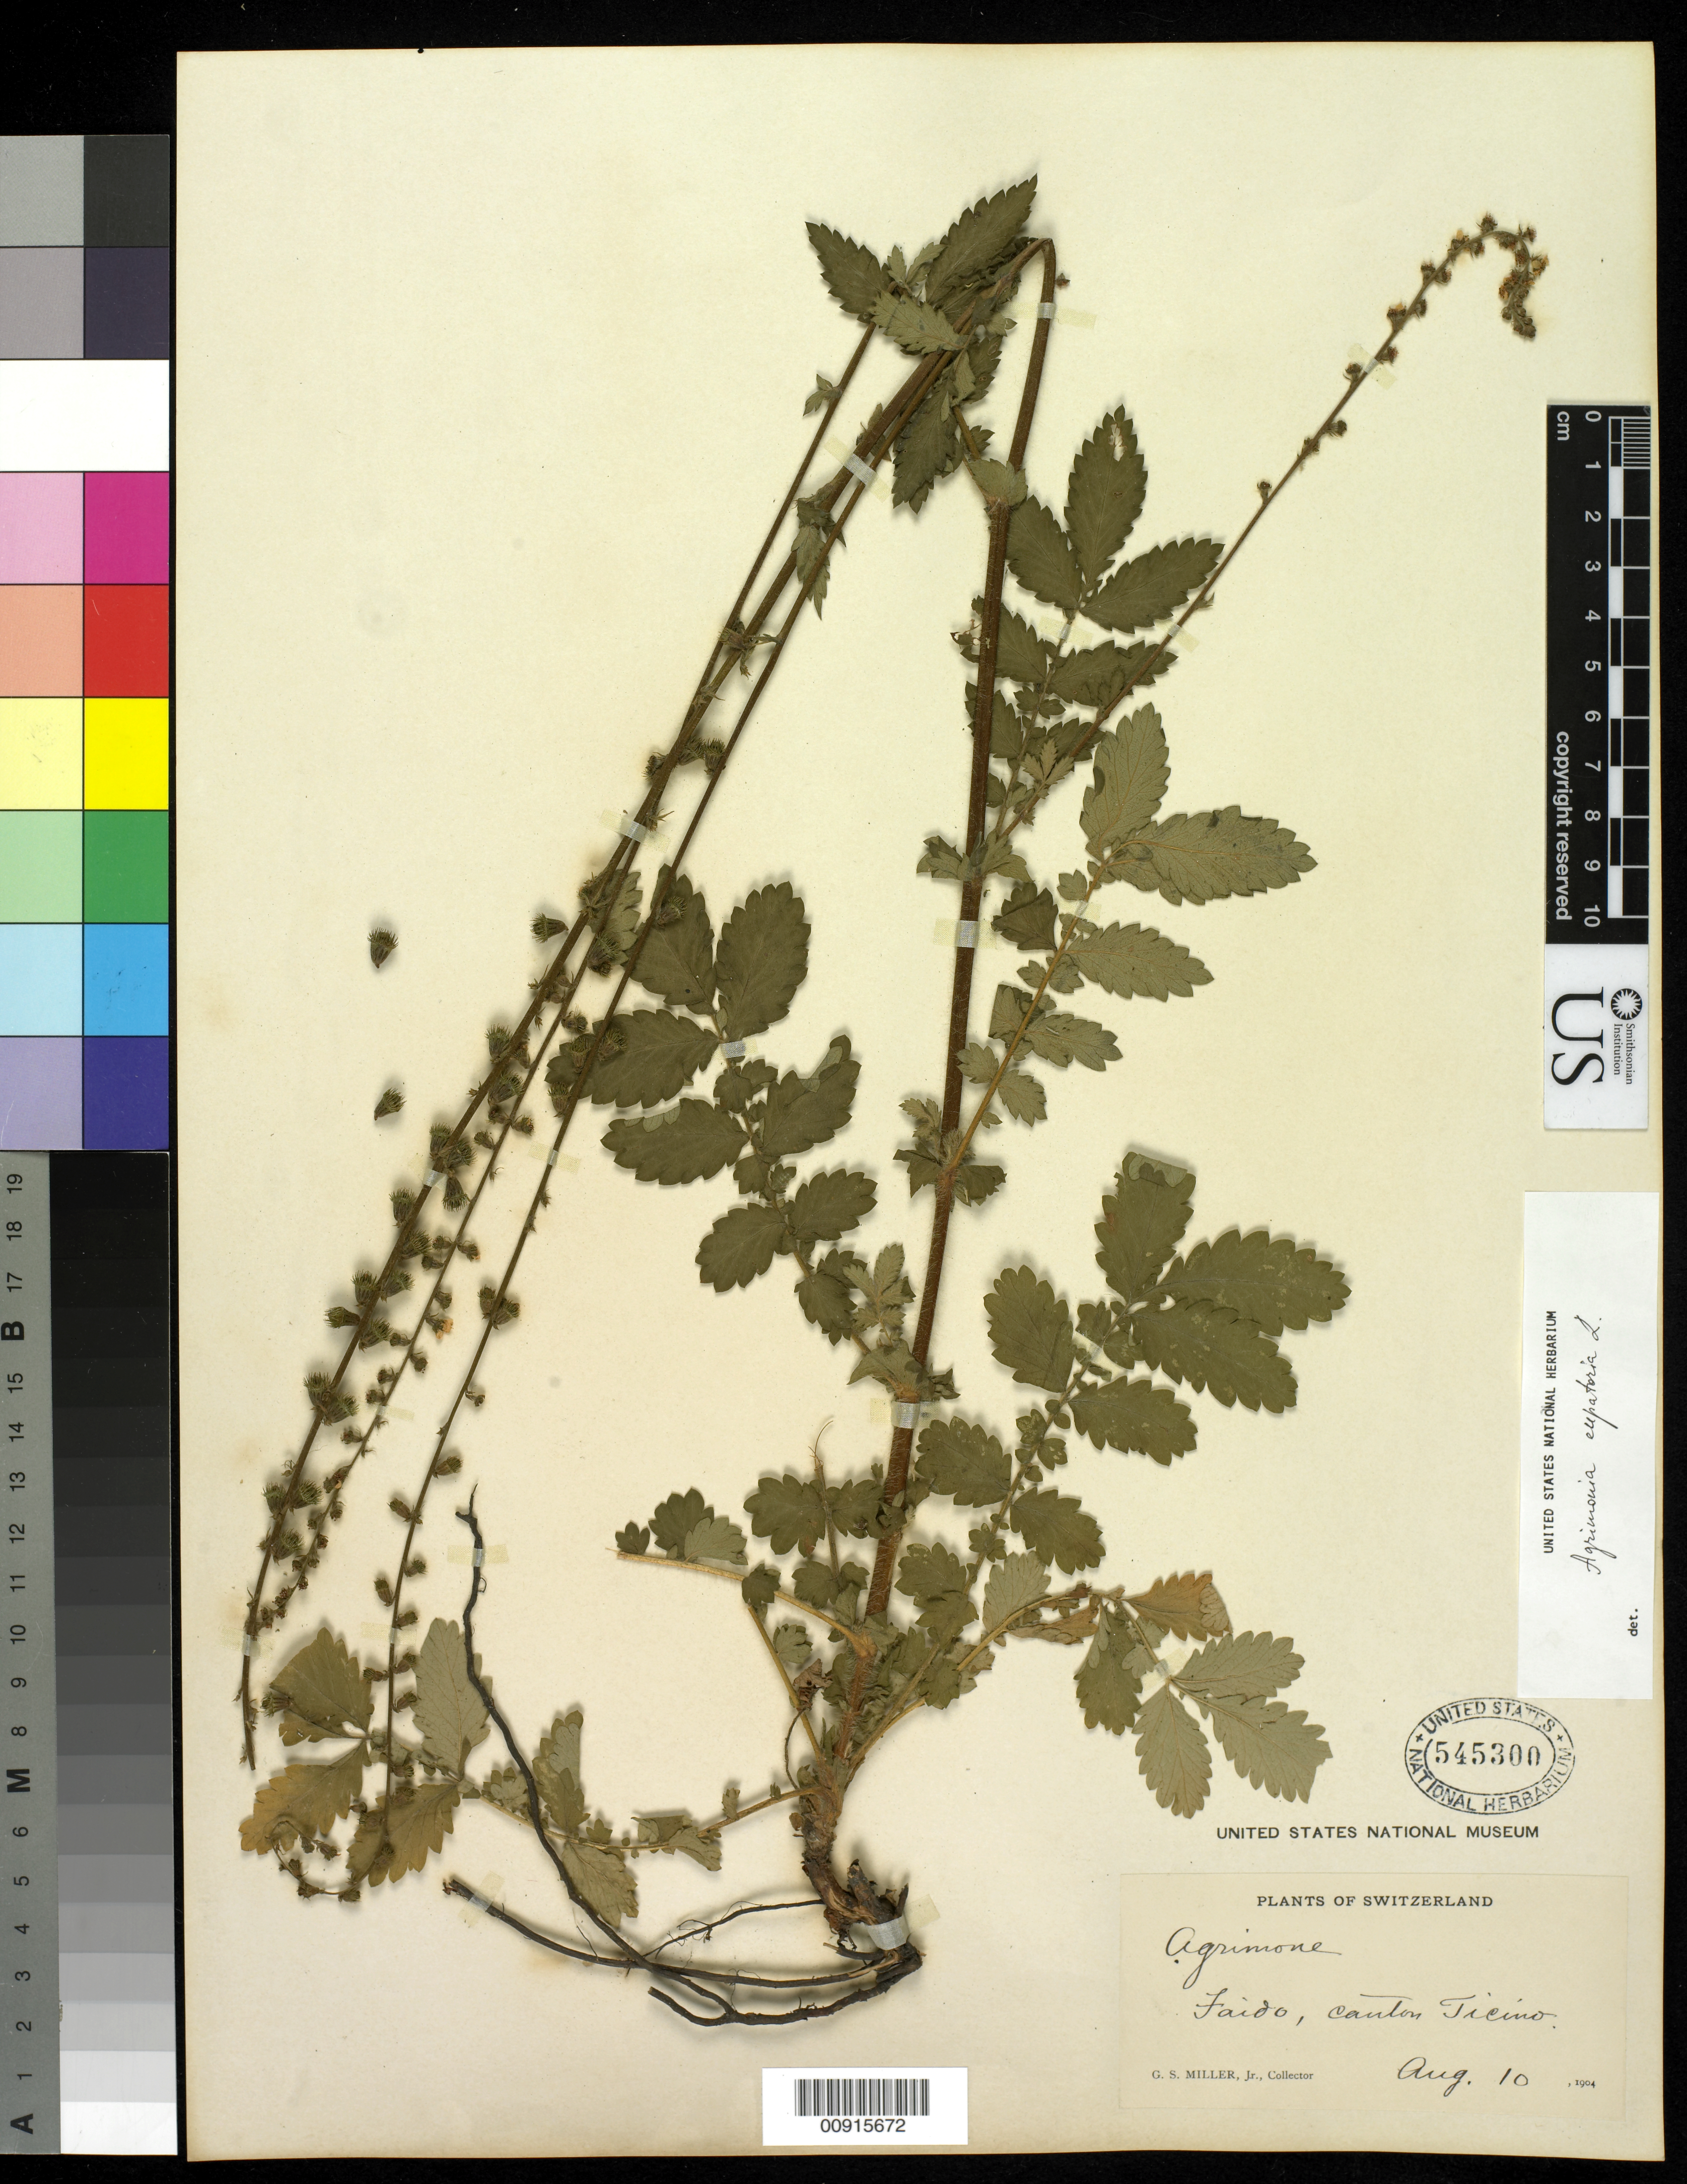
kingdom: Plantae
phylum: Tracheophyta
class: Magnoliopsida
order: Rosales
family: Rosaceae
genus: Agrimonia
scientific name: Agrimonia eupatoria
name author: L.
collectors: G. S. Miller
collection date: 1904-08-10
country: Switzerland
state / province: Ticino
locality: Faido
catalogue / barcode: US 545300